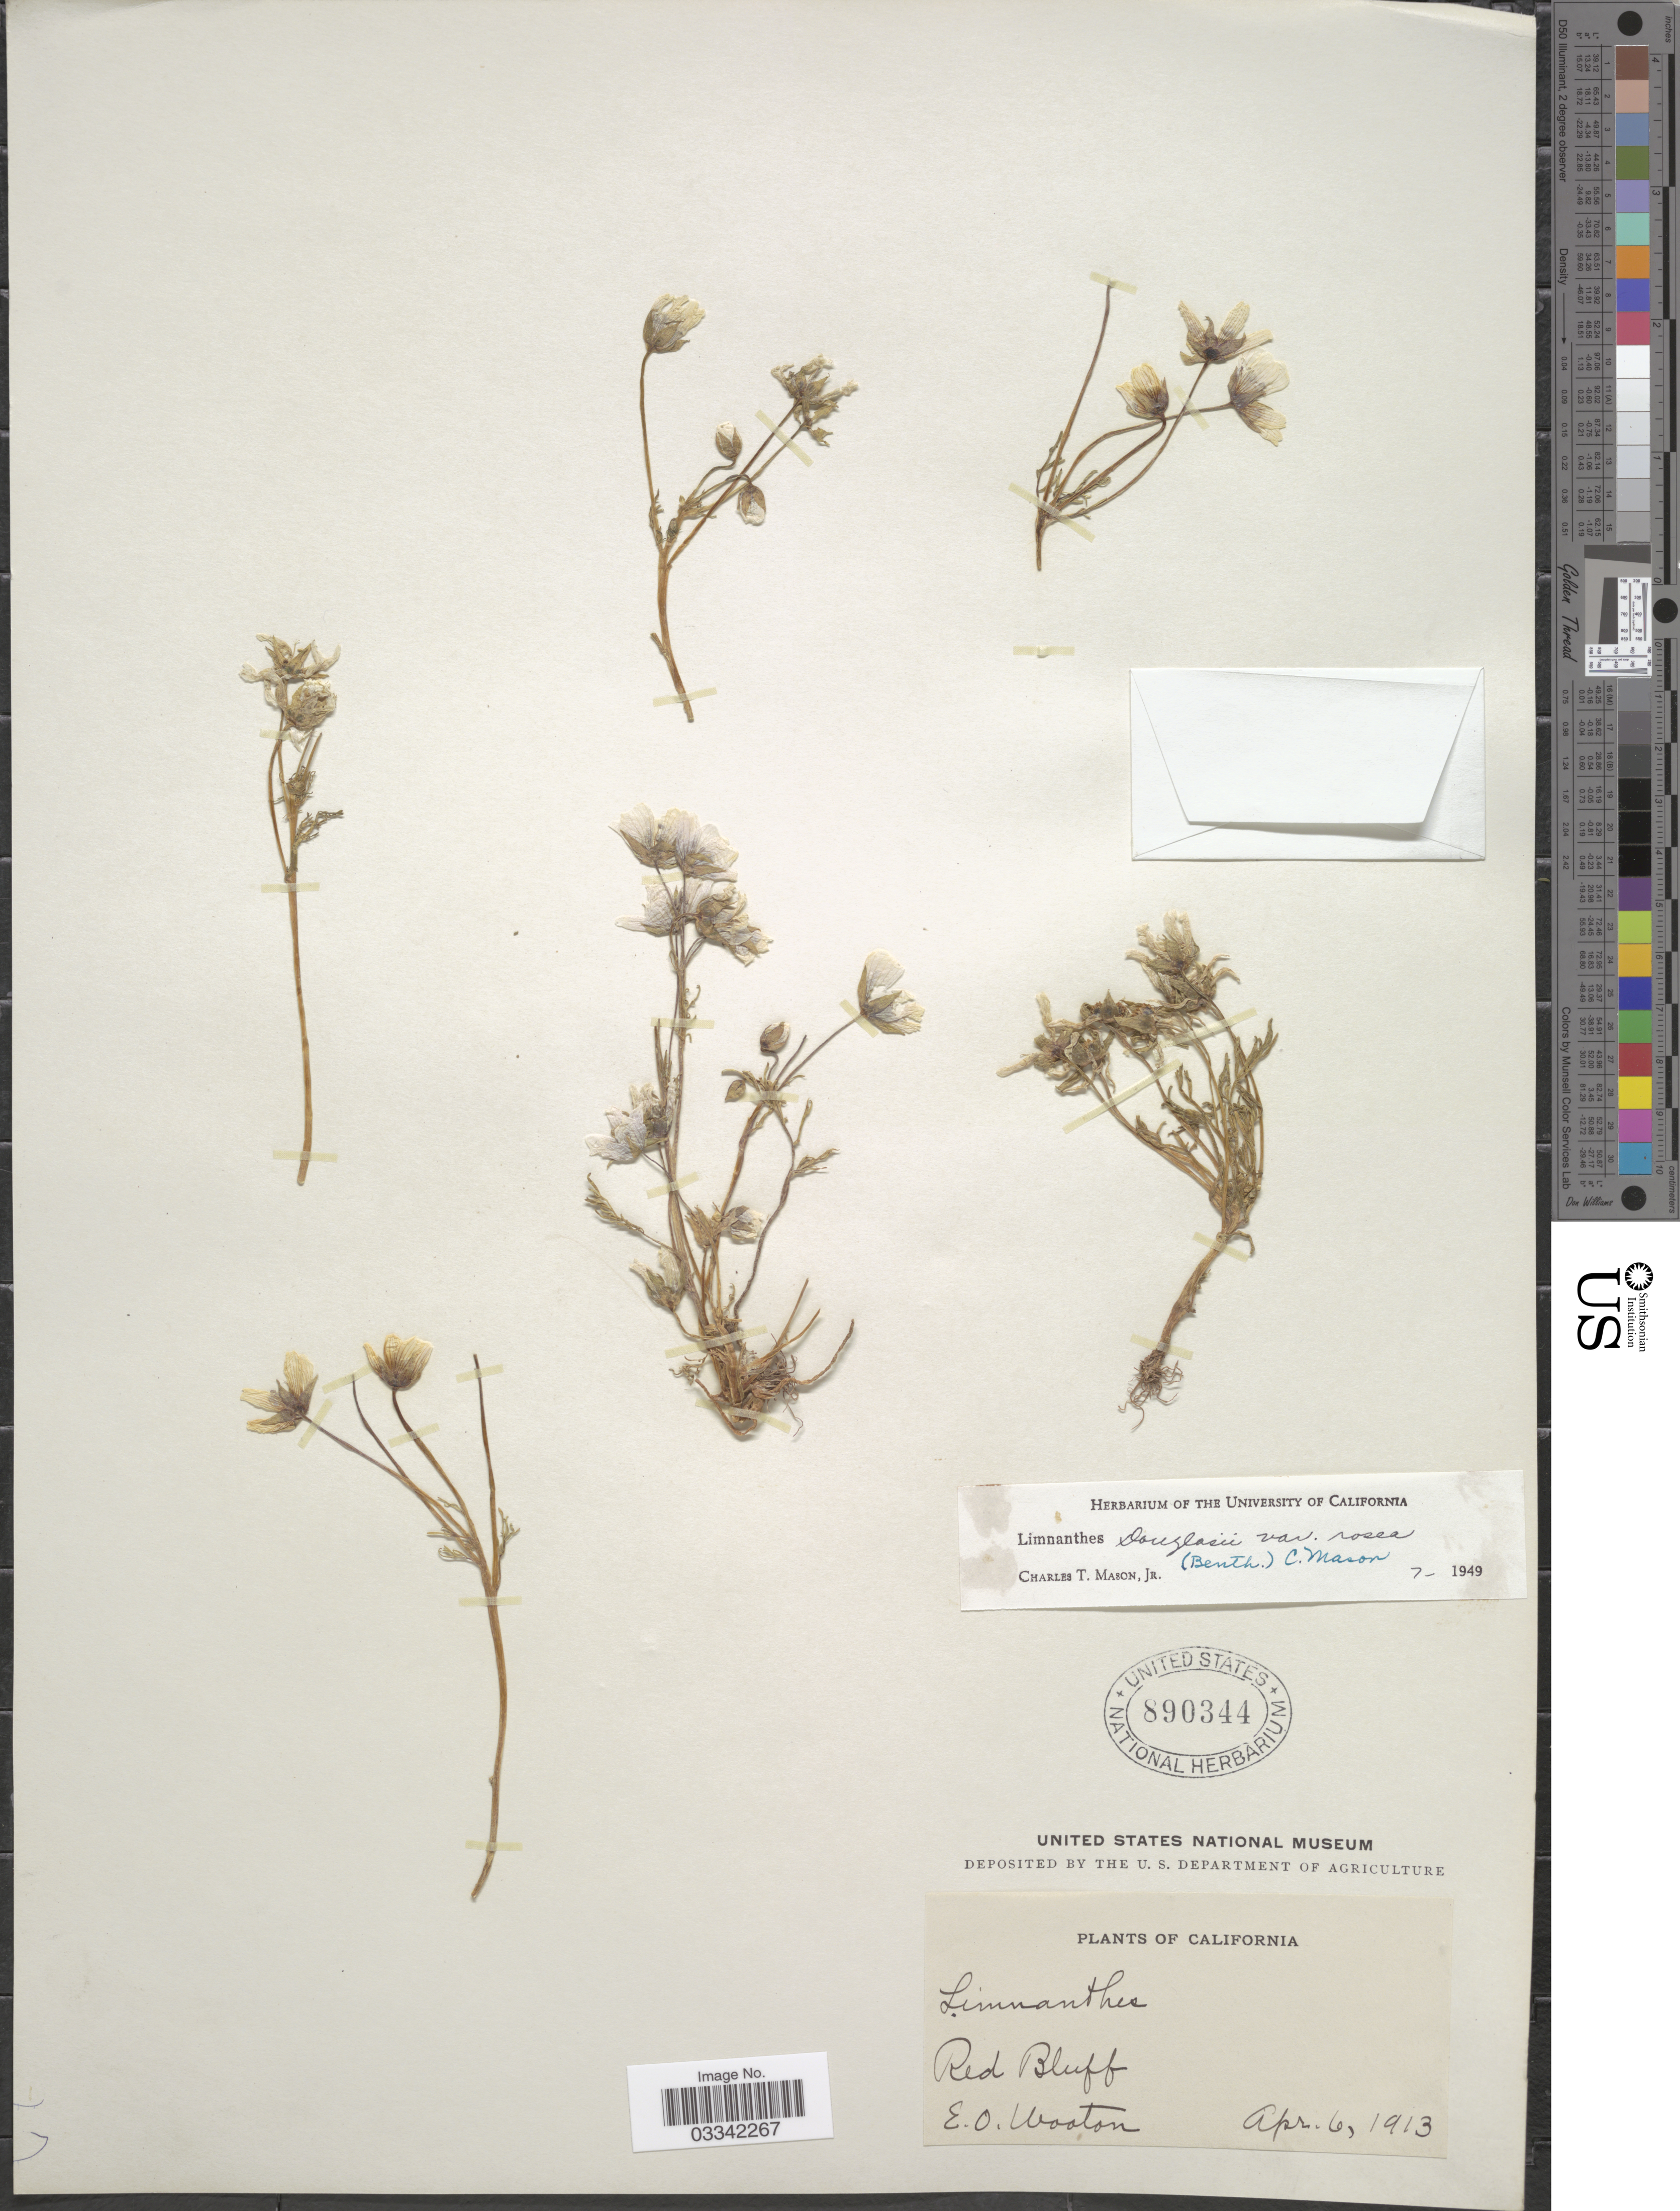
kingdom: Plantae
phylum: Tracheophyta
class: Magnoliopsida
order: Brassicales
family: Limnanthaceae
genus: Limnanthes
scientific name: Limnanthes douglasii var. rosea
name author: (Hartw. ex Benth.) Mason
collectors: E. O. Wooton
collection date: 1913-04-06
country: United States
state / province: California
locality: Red Bluff.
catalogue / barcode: US 890344